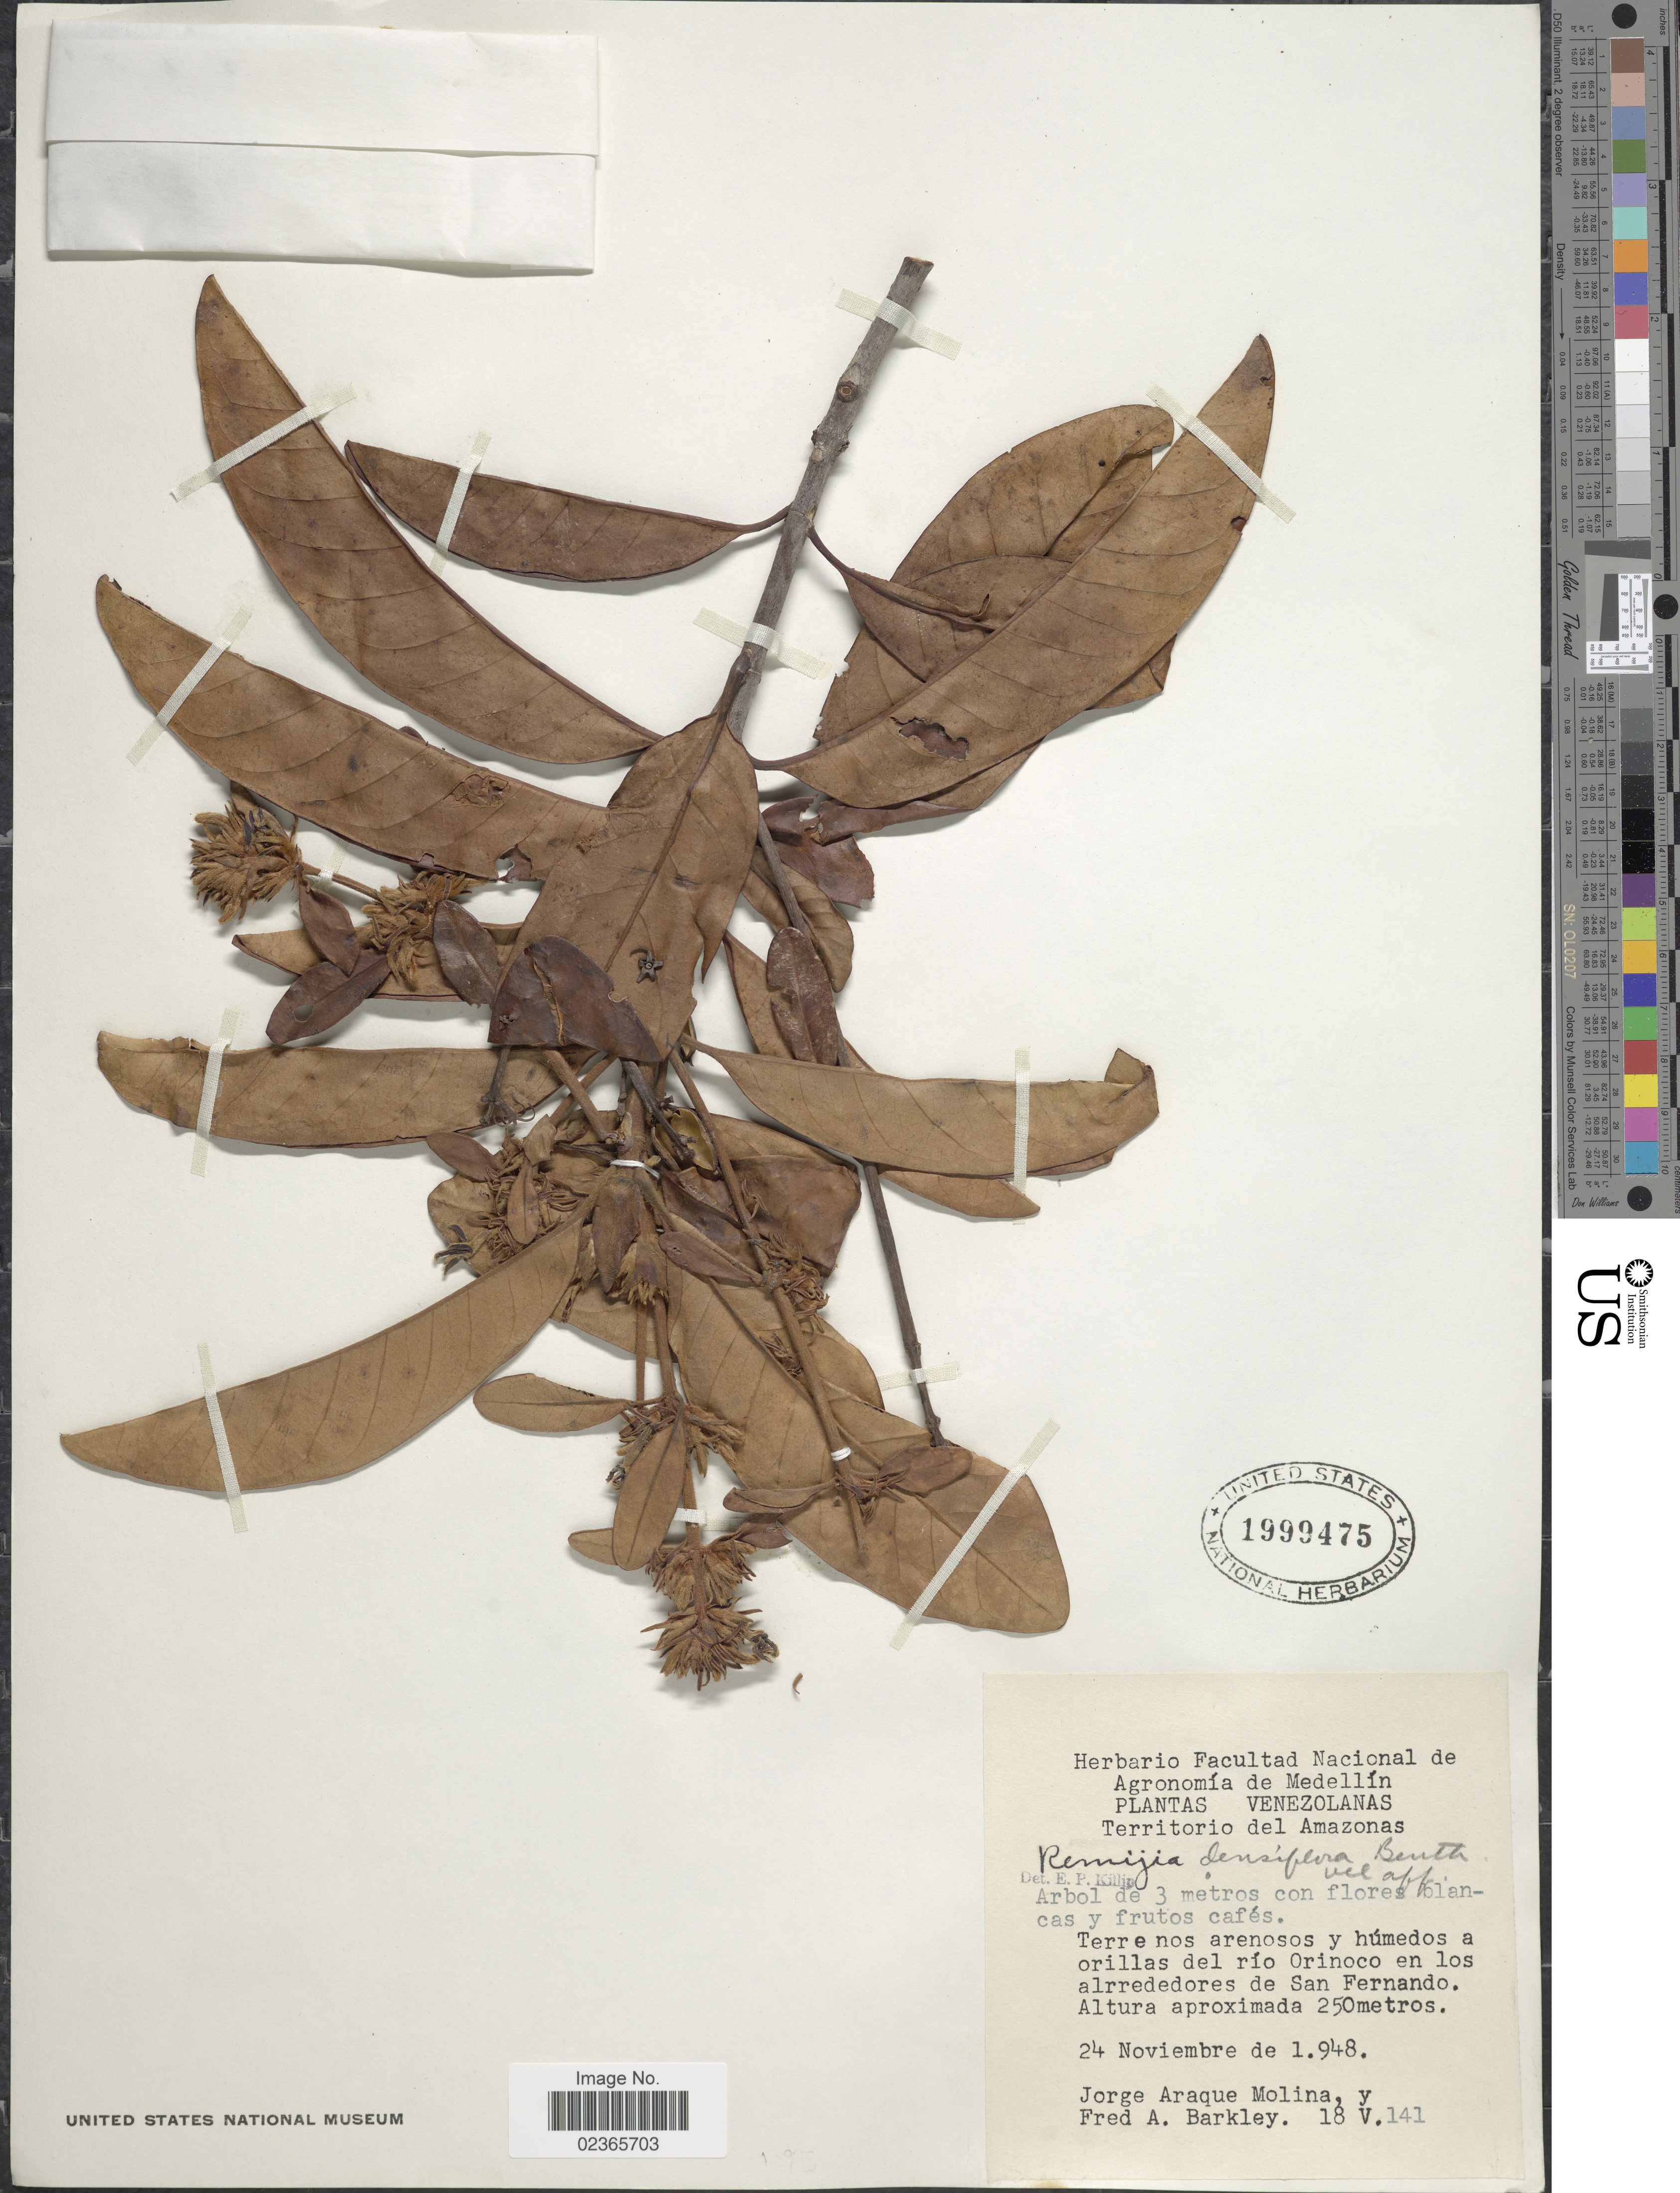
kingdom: Plantae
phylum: Tracheophyta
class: Magnoliopsida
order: Gentianales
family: Rubiaceae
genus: Remijia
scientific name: Remijia densiflora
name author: Benth.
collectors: J. Araque Molina & F. A. Barkley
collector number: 18V141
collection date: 1948-11-24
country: Venezuela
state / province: Amazonas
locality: Terrenos arenosos y humedos a orillas del rio Orinoco en los alrededores de San Fernando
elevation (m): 250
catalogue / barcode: US 1999475